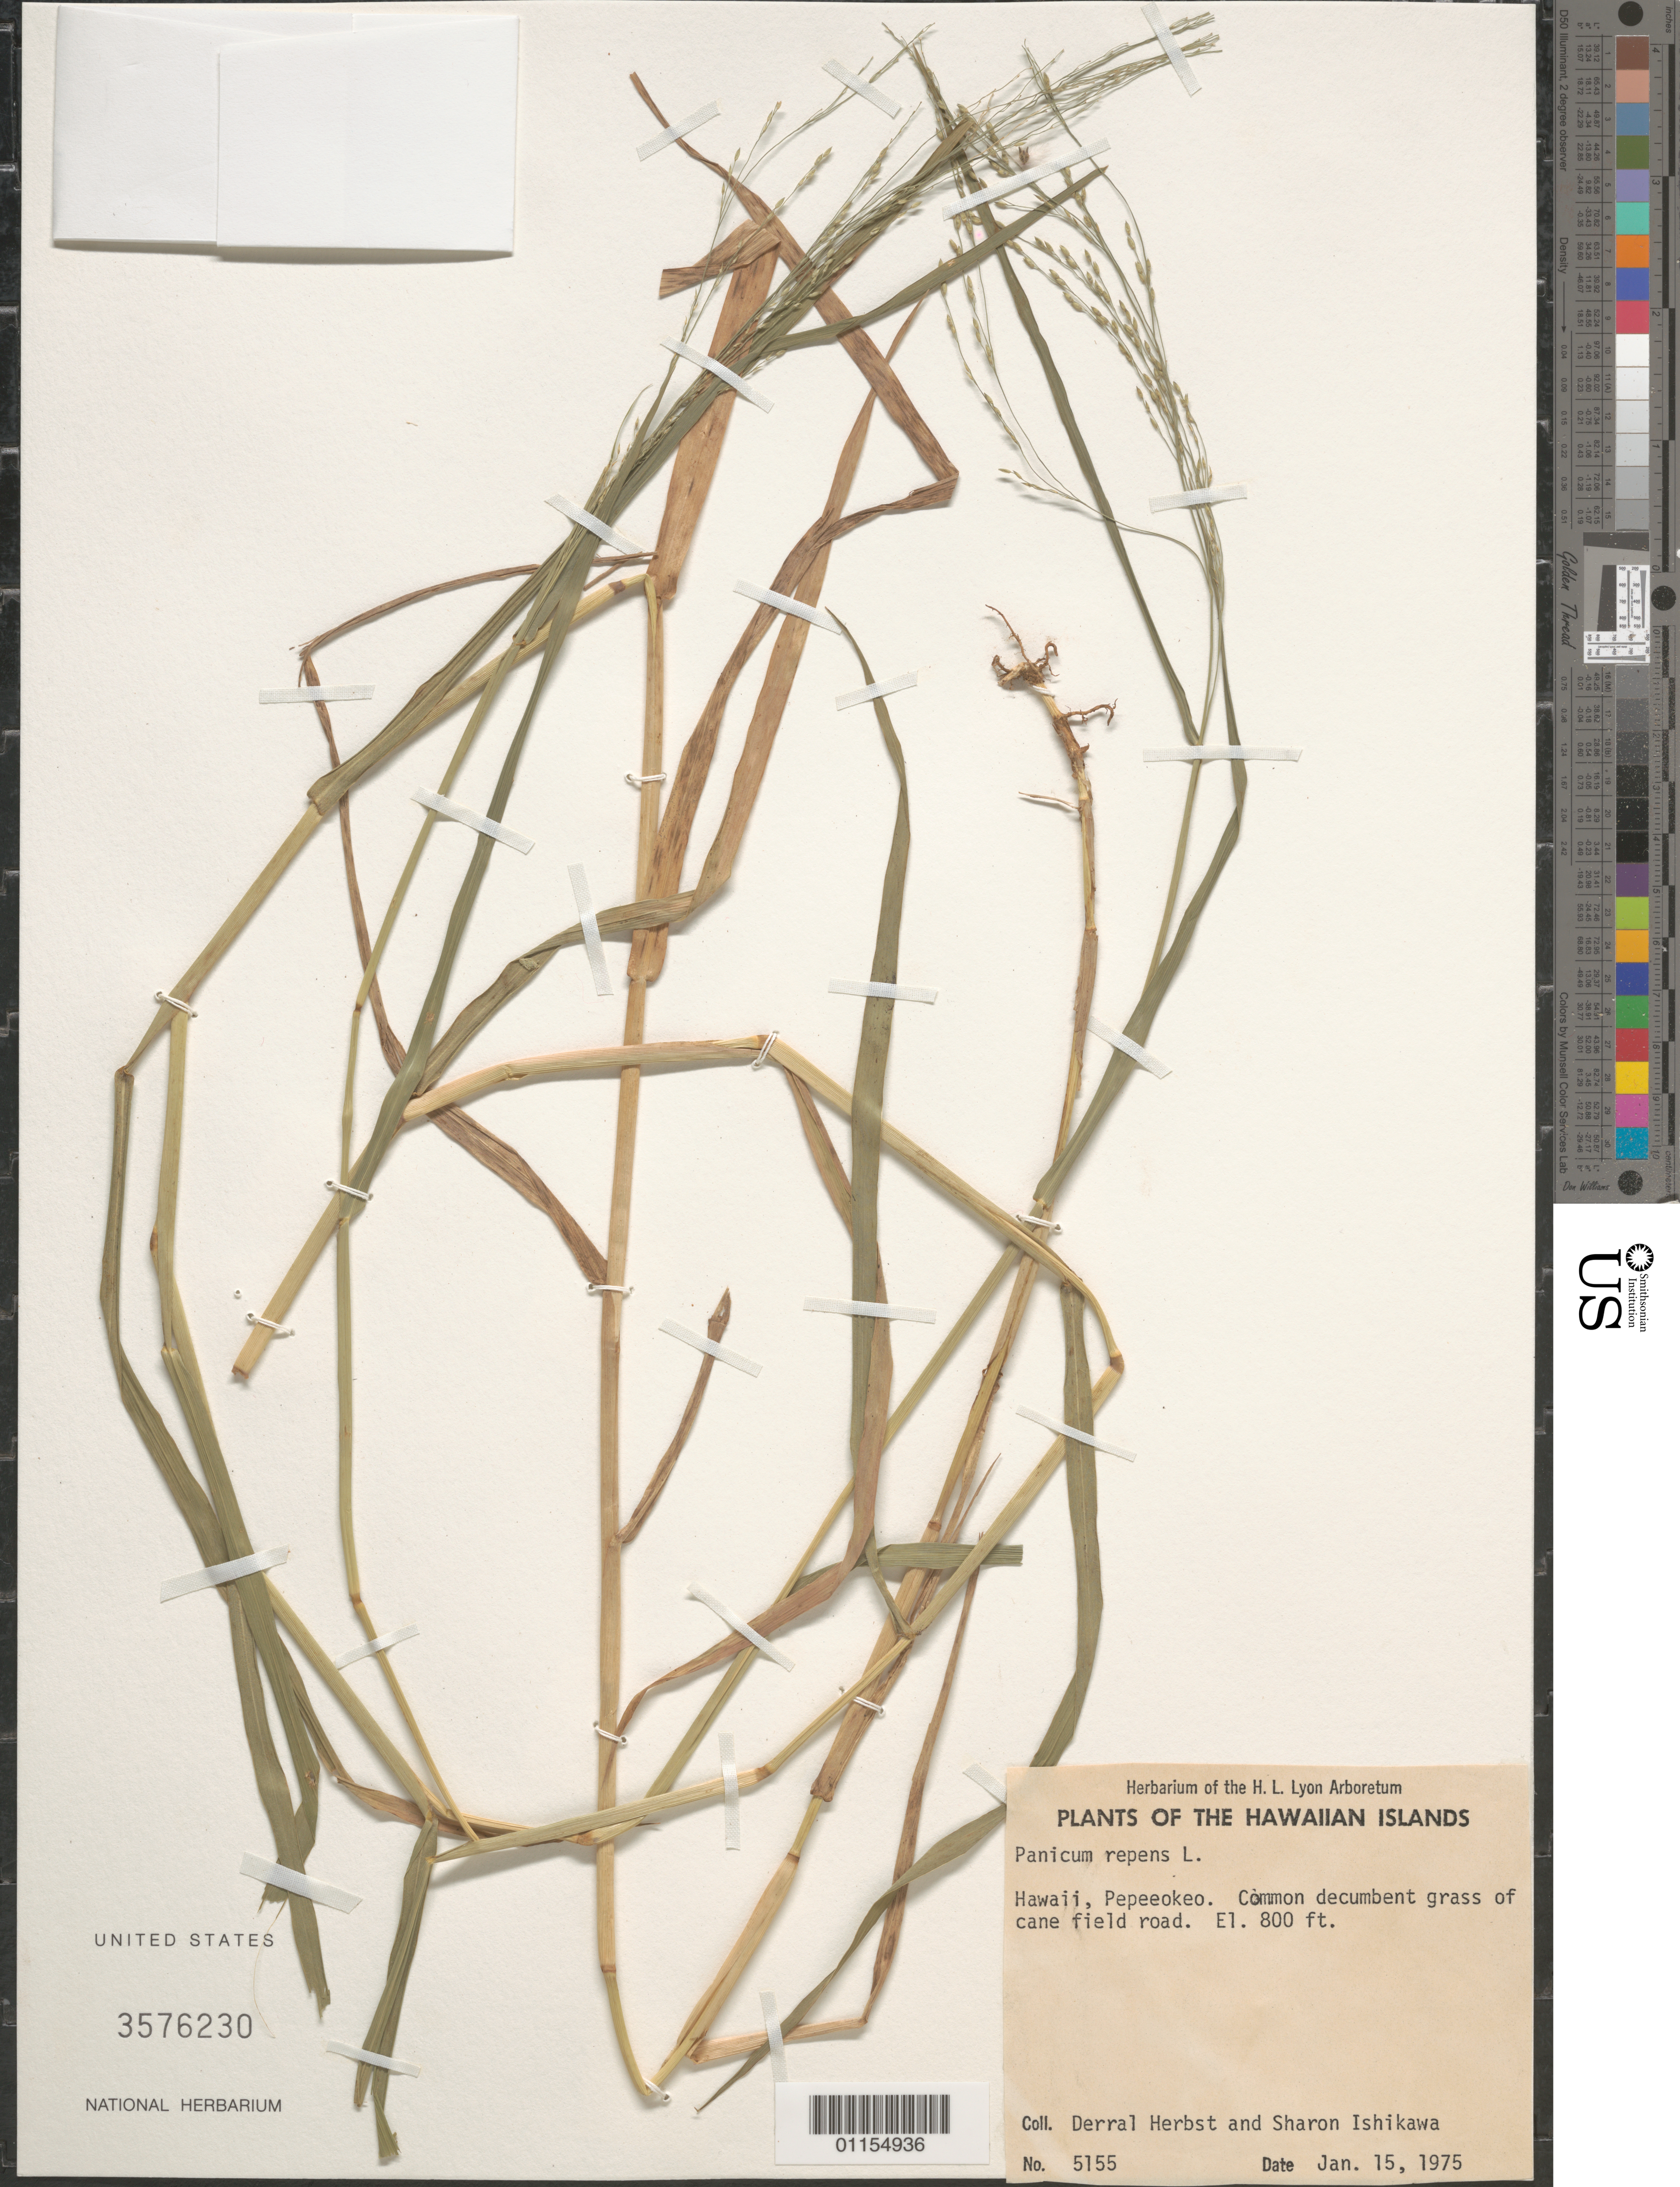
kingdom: Plantae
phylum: Tracheophyta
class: Liliopsida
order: Poales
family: Poaceae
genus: Panicum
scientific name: Panicum repens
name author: L.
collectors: D. R. Herbst & S. Ishikawa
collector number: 5155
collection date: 1975-01-15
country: United States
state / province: Hawaii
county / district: Hawaii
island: Hawaii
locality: Pepe'eokeo, cane field roads.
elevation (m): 244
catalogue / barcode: US 3576230